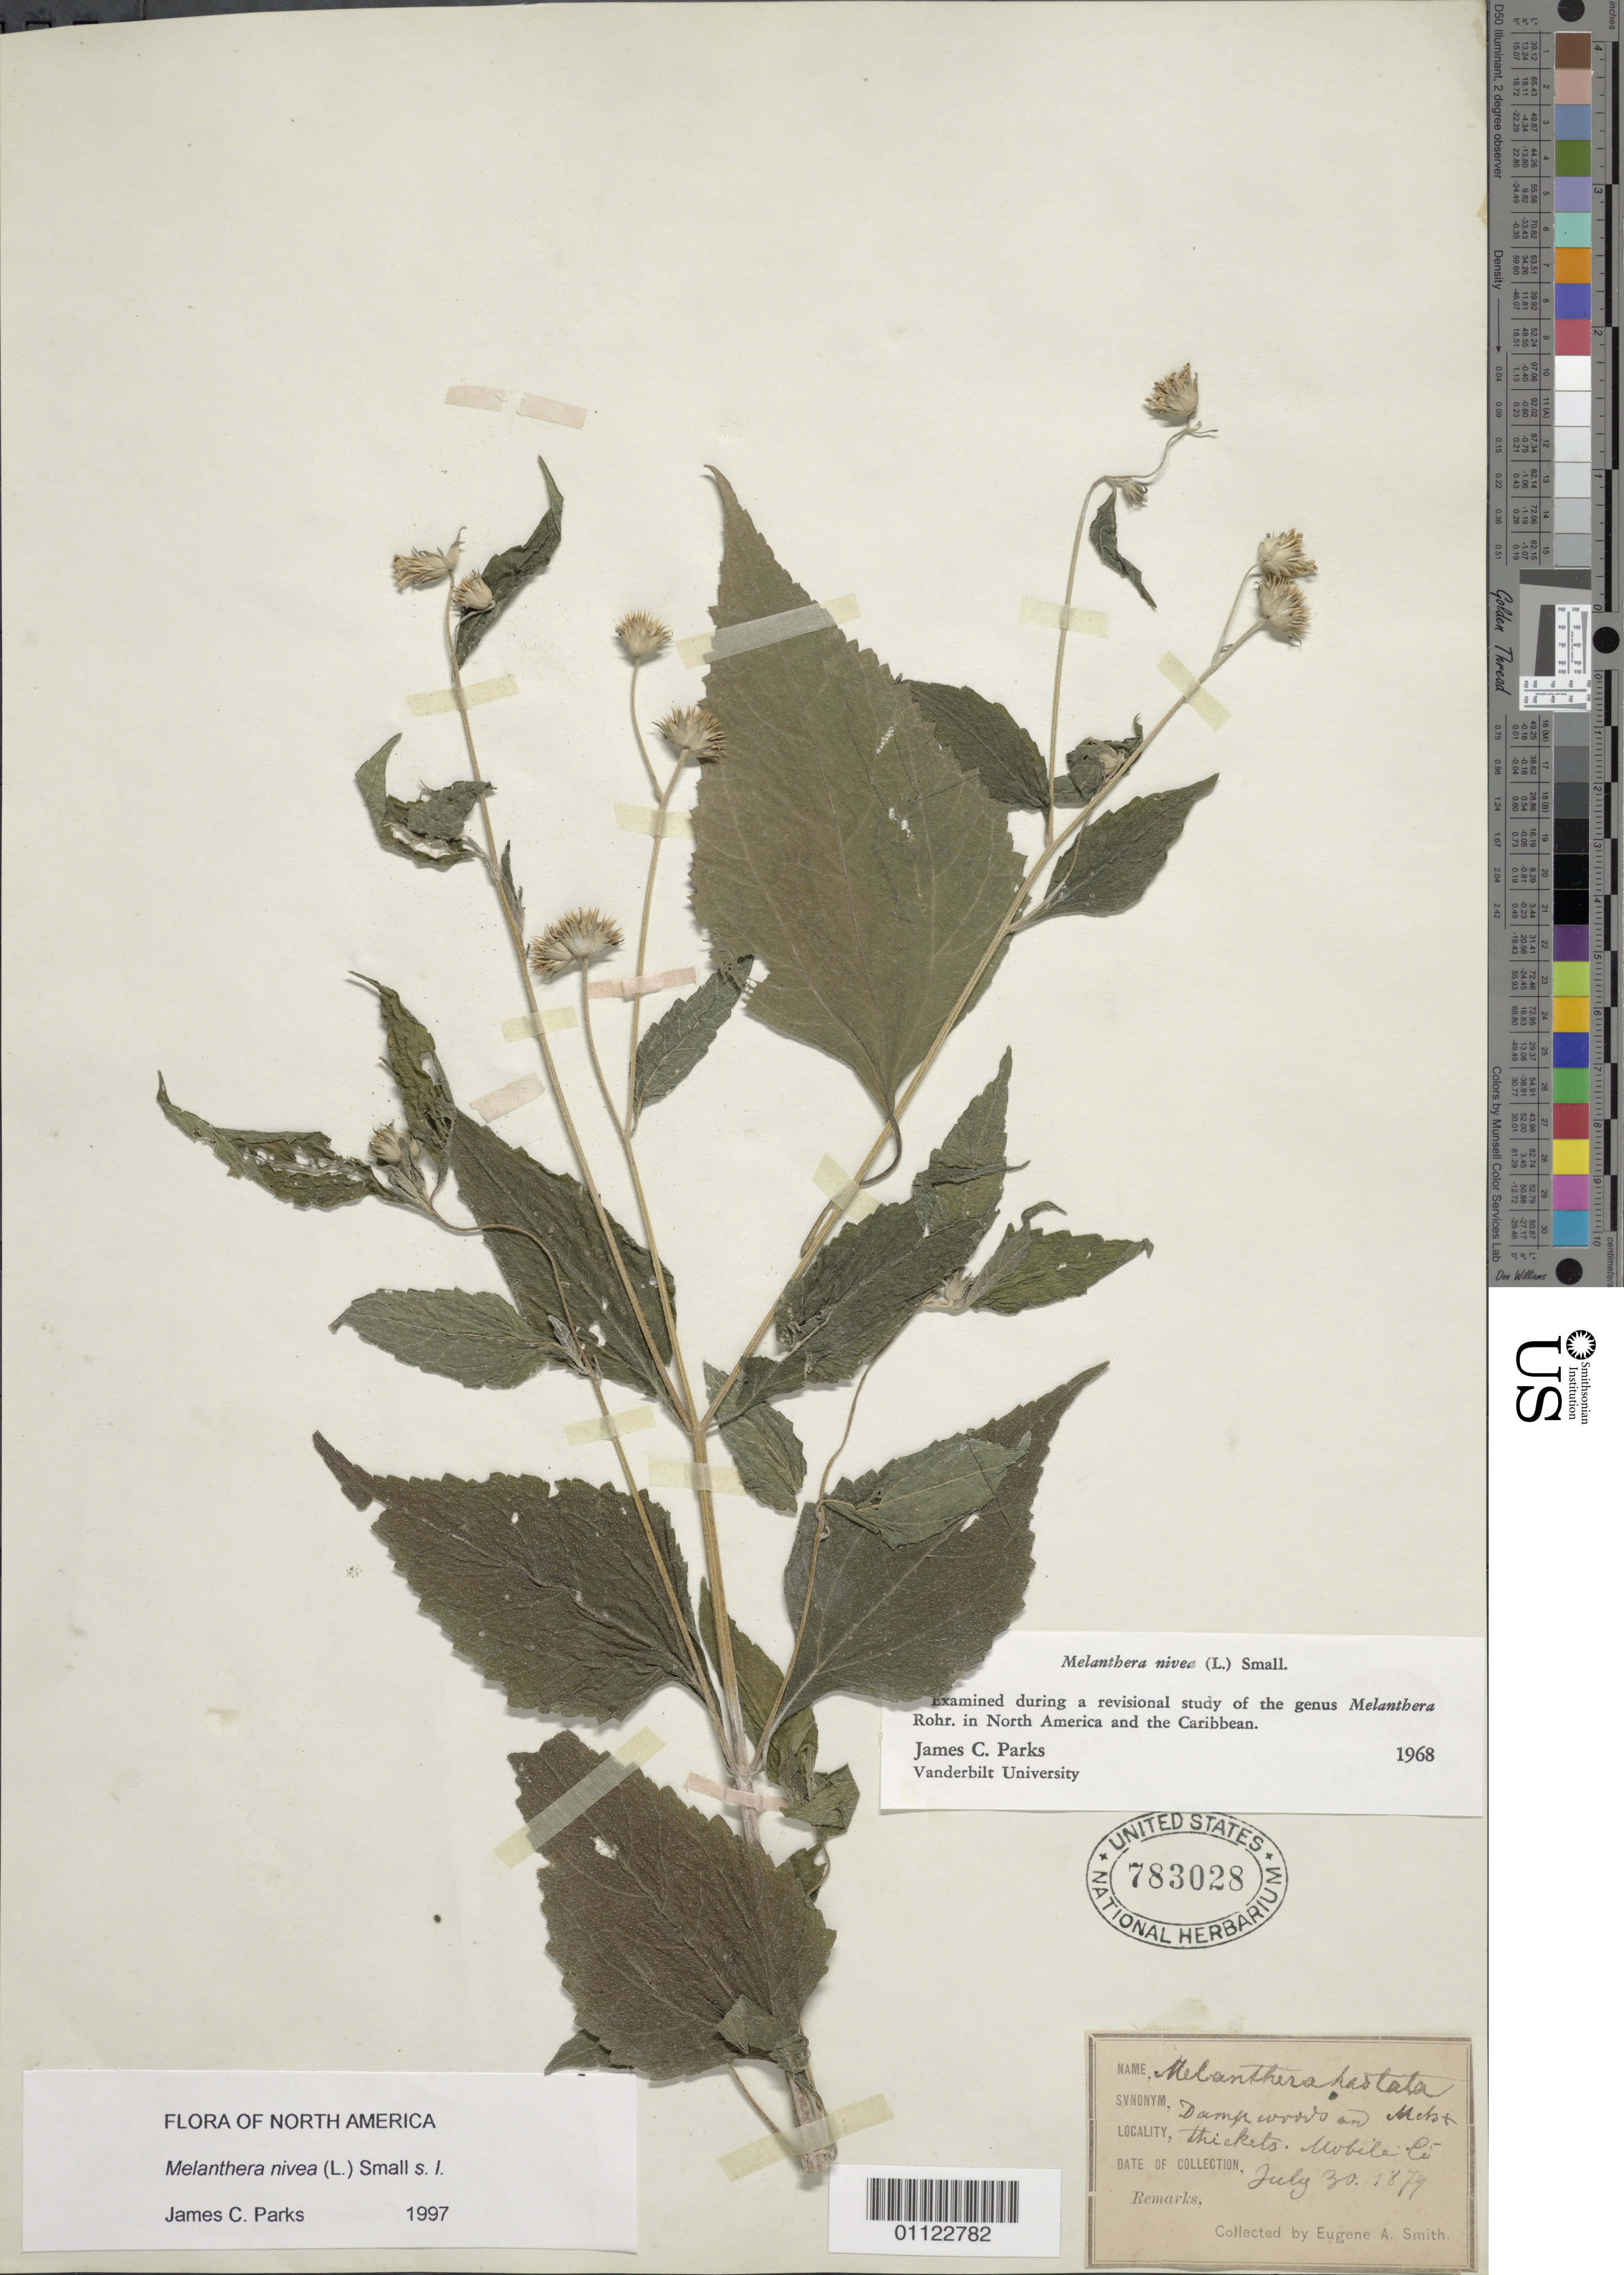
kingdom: Plantae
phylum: Tracheophyta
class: Magnoliopsida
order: Asterales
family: Asteraceae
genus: Melanthera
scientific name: Melanthera nivea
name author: (L.) Small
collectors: E. A. Smith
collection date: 1879-07-30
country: United States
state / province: Florida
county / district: Mobile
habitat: damp woods on moist thickets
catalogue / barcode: US 783028